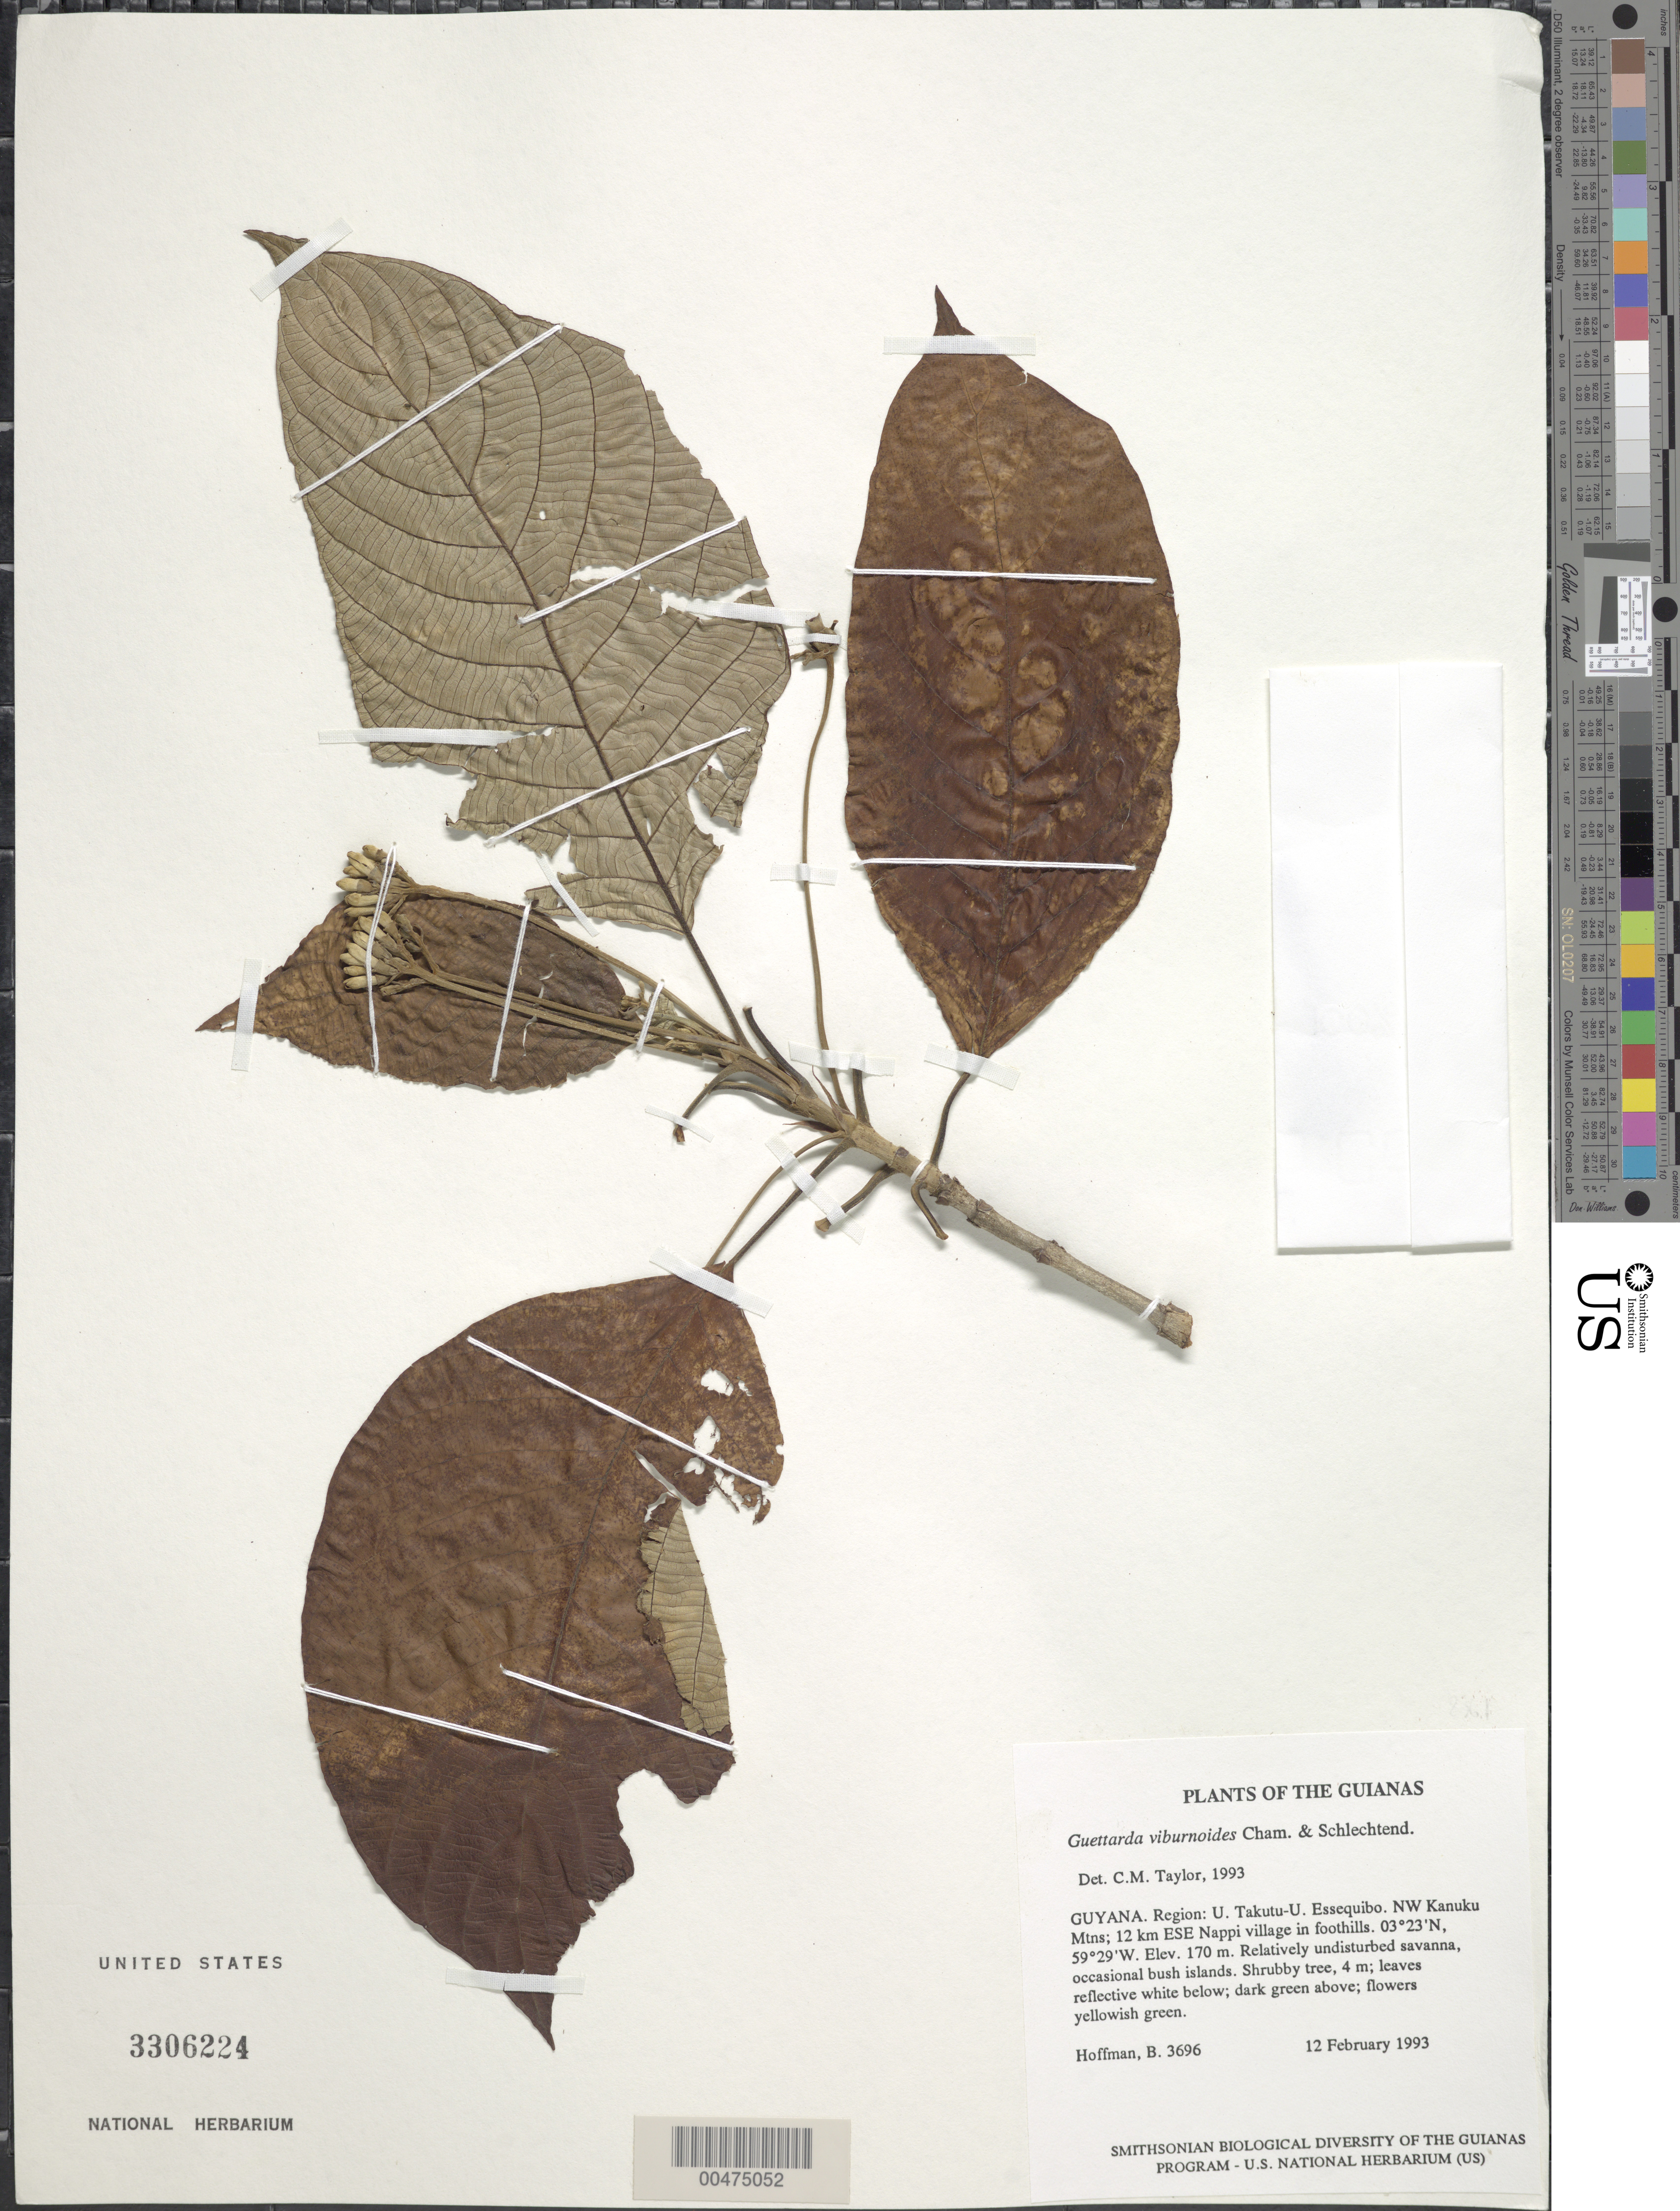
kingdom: Plantae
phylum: Tracheophyta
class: Magnoliopsida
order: Gentianales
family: Rubiaceae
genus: Guettarda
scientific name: Guettarda viburnoides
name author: Cham. & Schltdl.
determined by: Taylor, Charlotte M.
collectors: B. Hoffman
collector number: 3696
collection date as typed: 12 February 1993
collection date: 1993-02-12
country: Guyana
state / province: U. Takutu-U. Essequibo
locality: NW Kanuku Mountains; 12 km ESE of Nappi village in foothills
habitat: Relatively undisturbed savanna, occasional bush islands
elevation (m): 170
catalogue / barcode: US 3306224